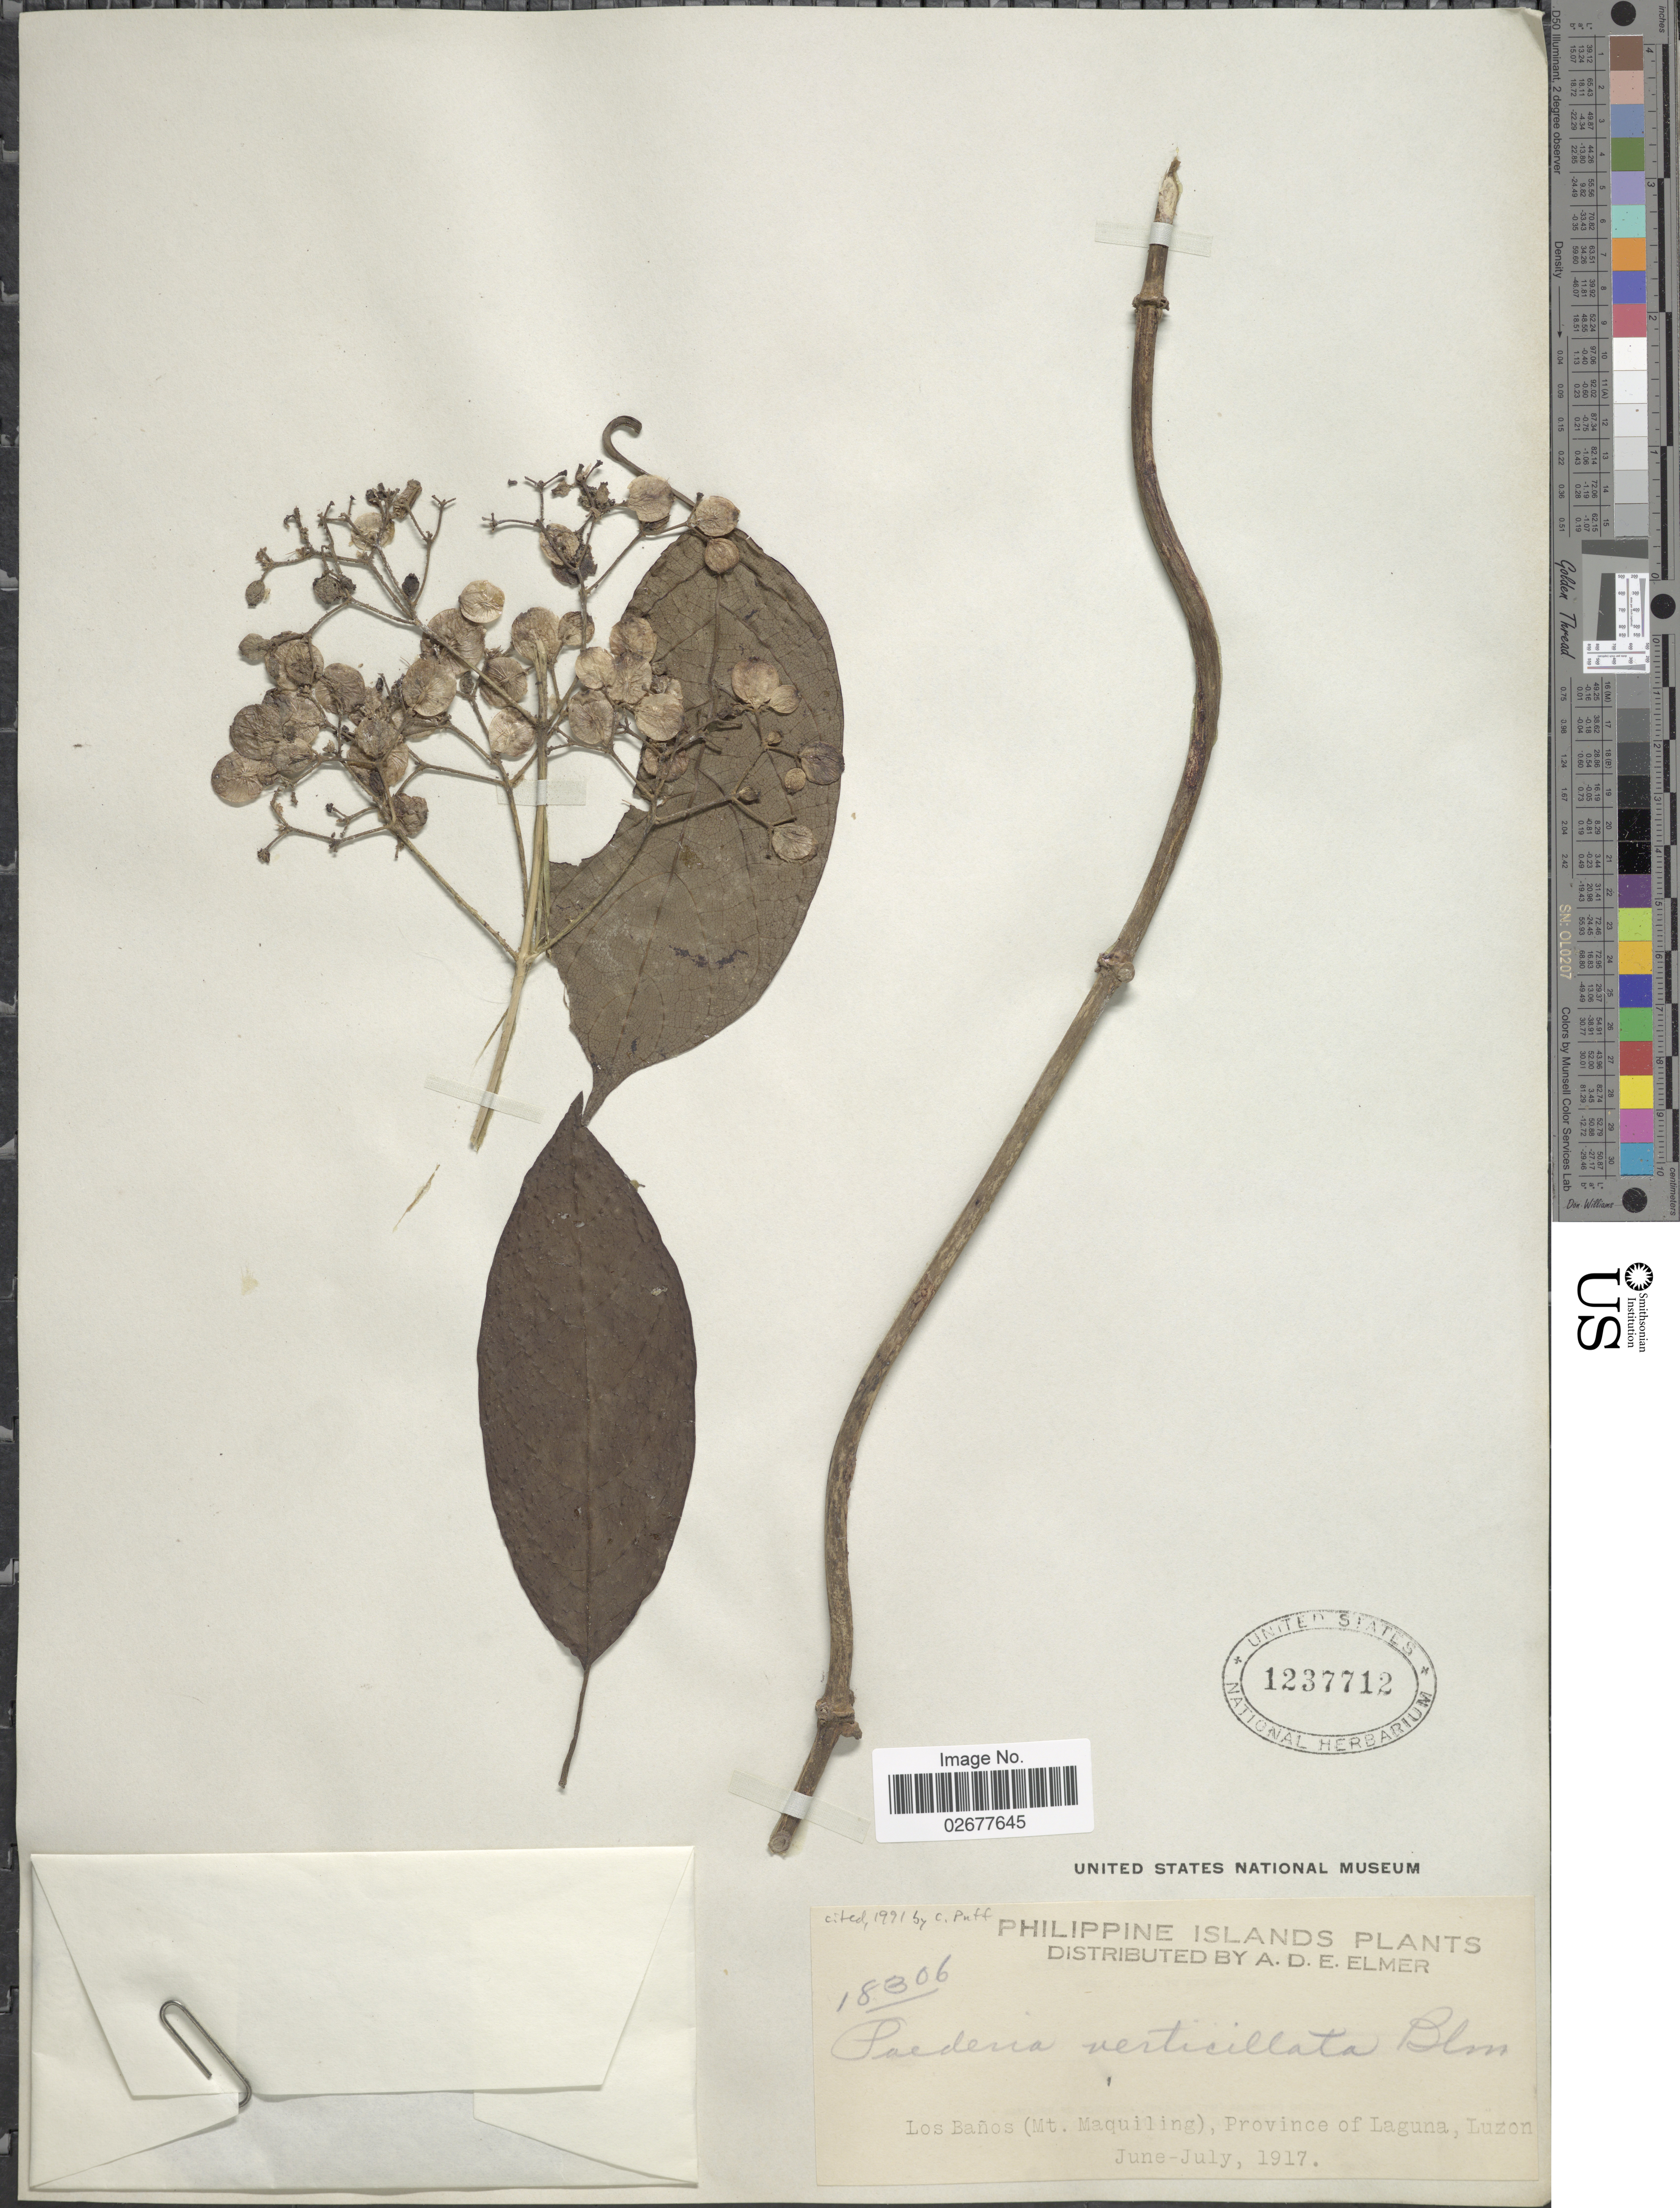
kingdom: Plantae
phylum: Tracheophyta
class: Magnoliopsida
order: Gentianales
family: Rubiaceae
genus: Paederia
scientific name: Paederia verticillata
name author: Blume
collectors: A. D. E. Elmer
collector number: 18306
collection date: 1917-06/1917-07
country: Philippines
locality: Philippine Islands. Los Banos (Mt. Maquiling), Province of Laguna, Luzon.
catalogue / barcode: US 1237712